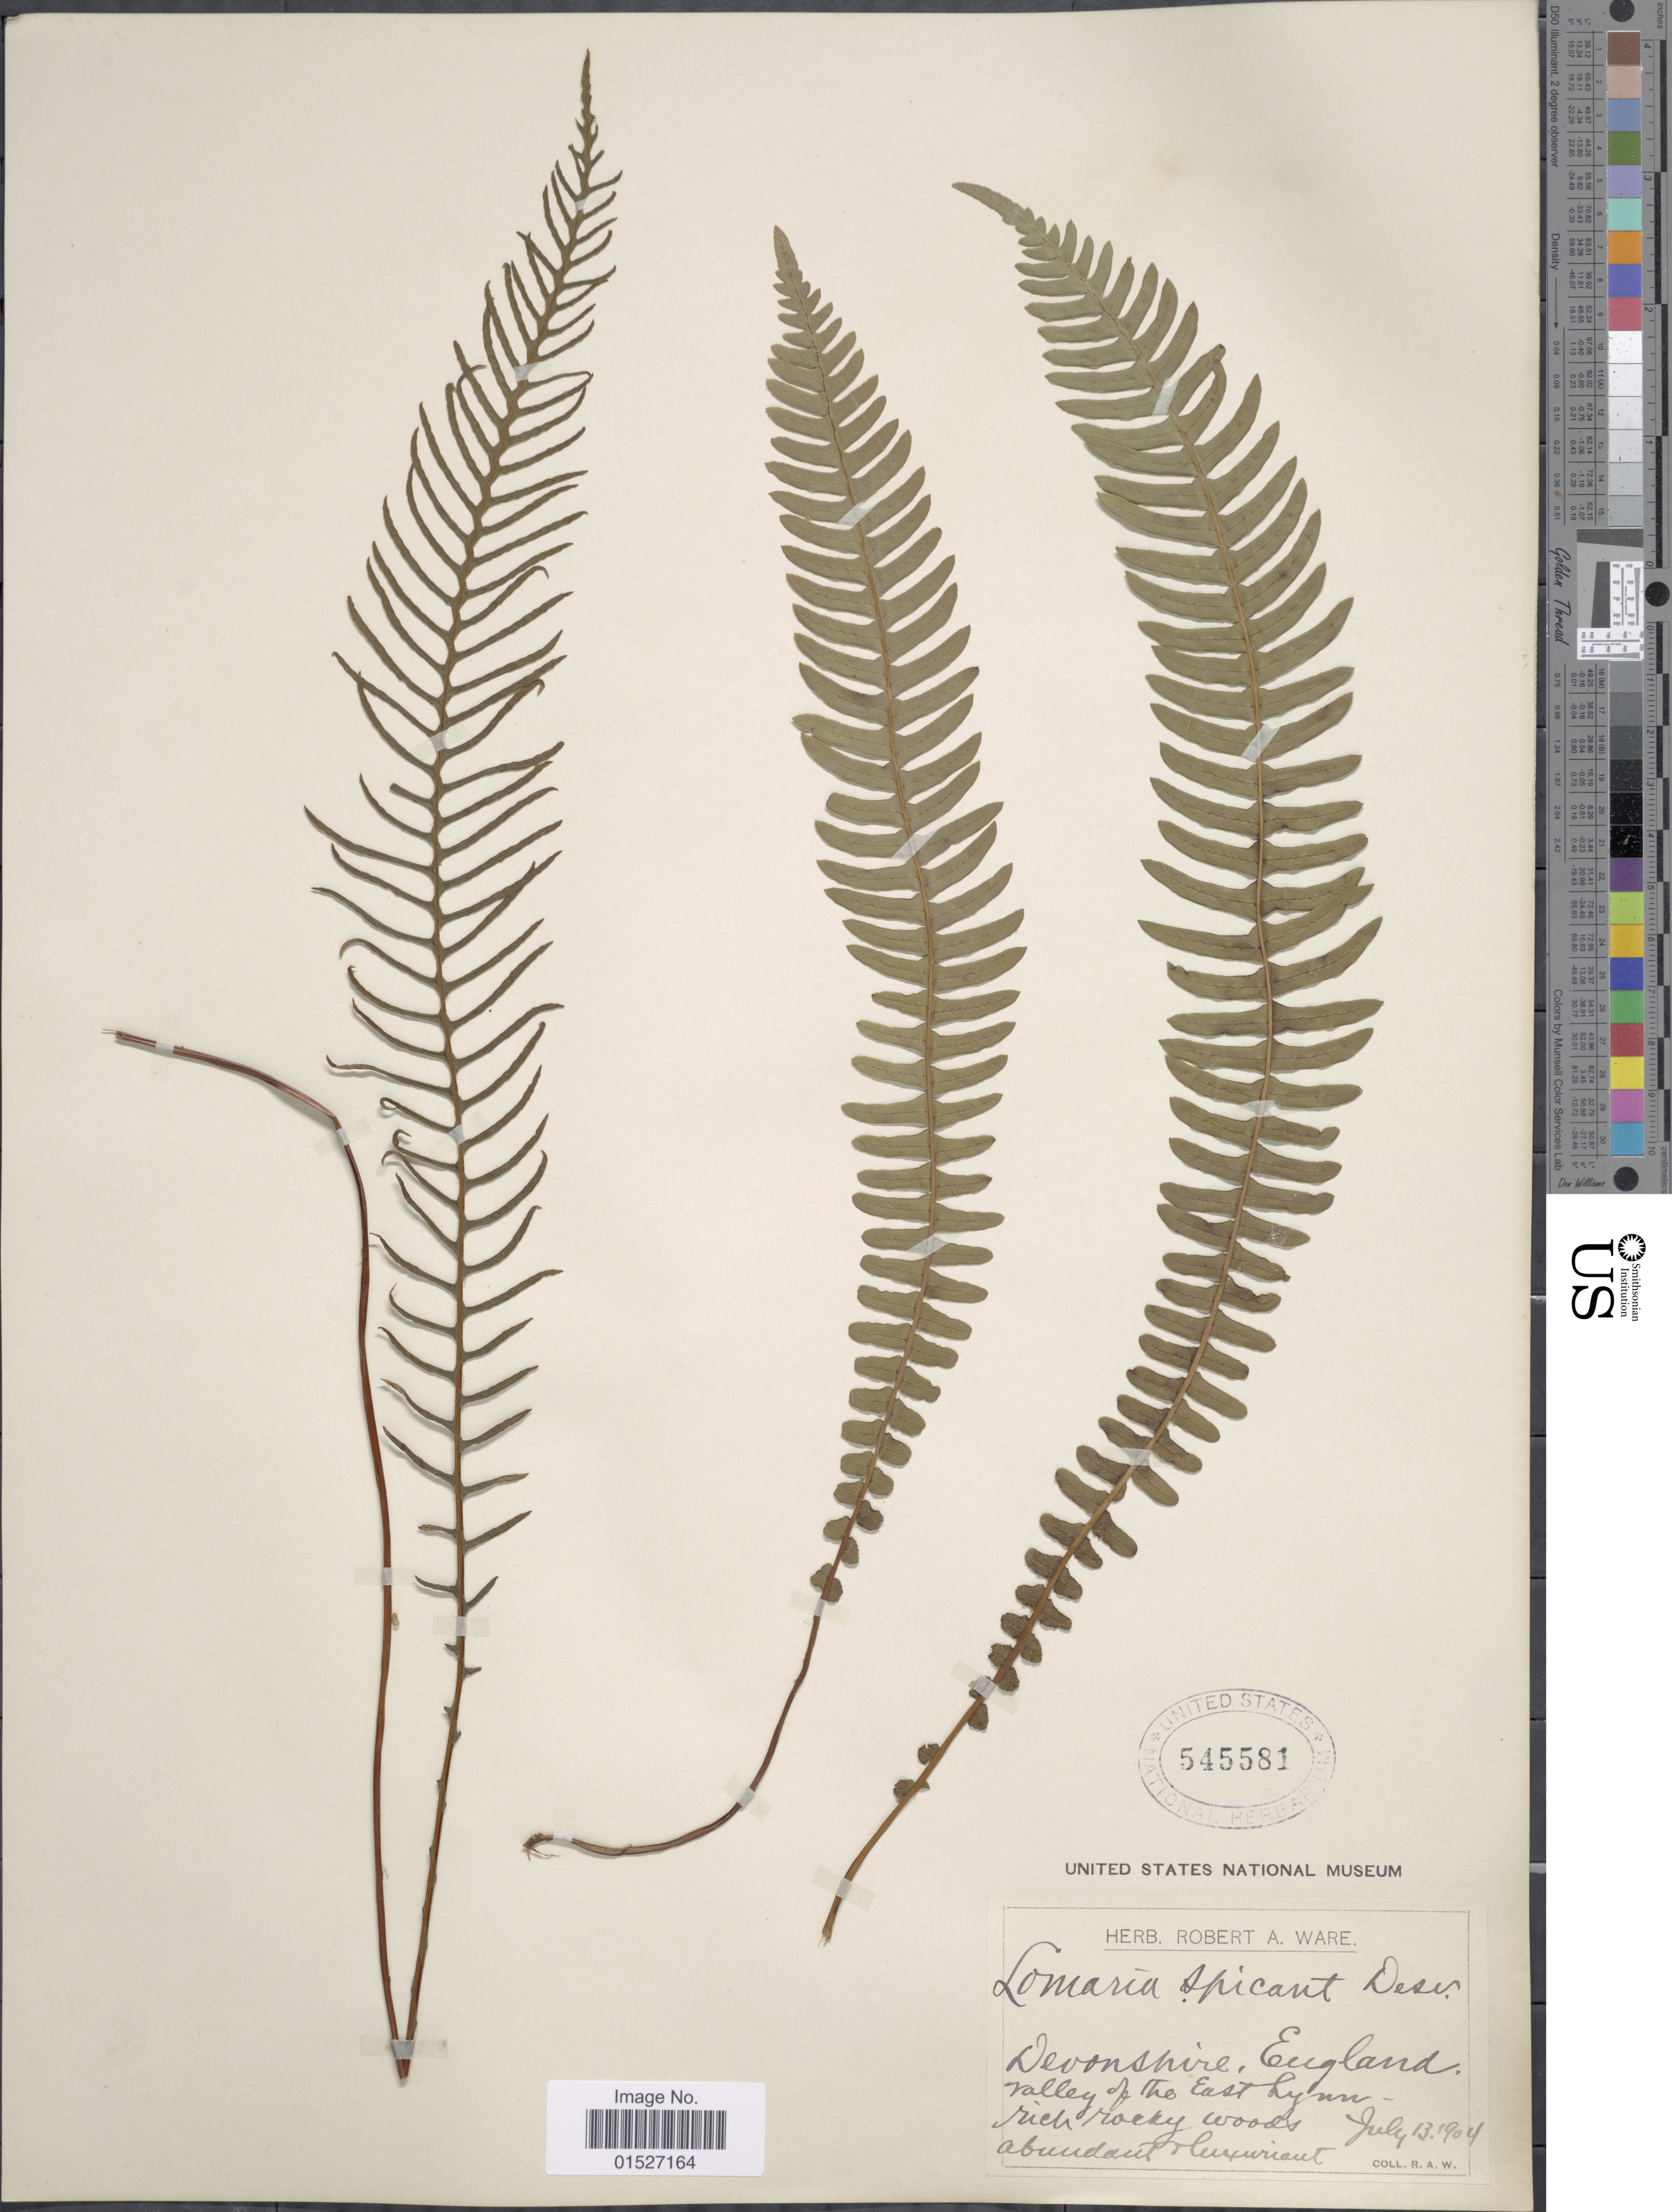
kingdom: Plantae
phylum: Tracheophyta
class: Polypodiopsida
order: Polypodiales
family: Blechnaceae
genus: Blechnum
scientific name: Blechnum spicant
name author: (L.) Sm.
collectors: R. Ware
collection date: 1904-07-13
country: United Kingdom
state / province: England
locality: Devonshire. Valley of The East Lynn.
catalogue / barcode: US 545581